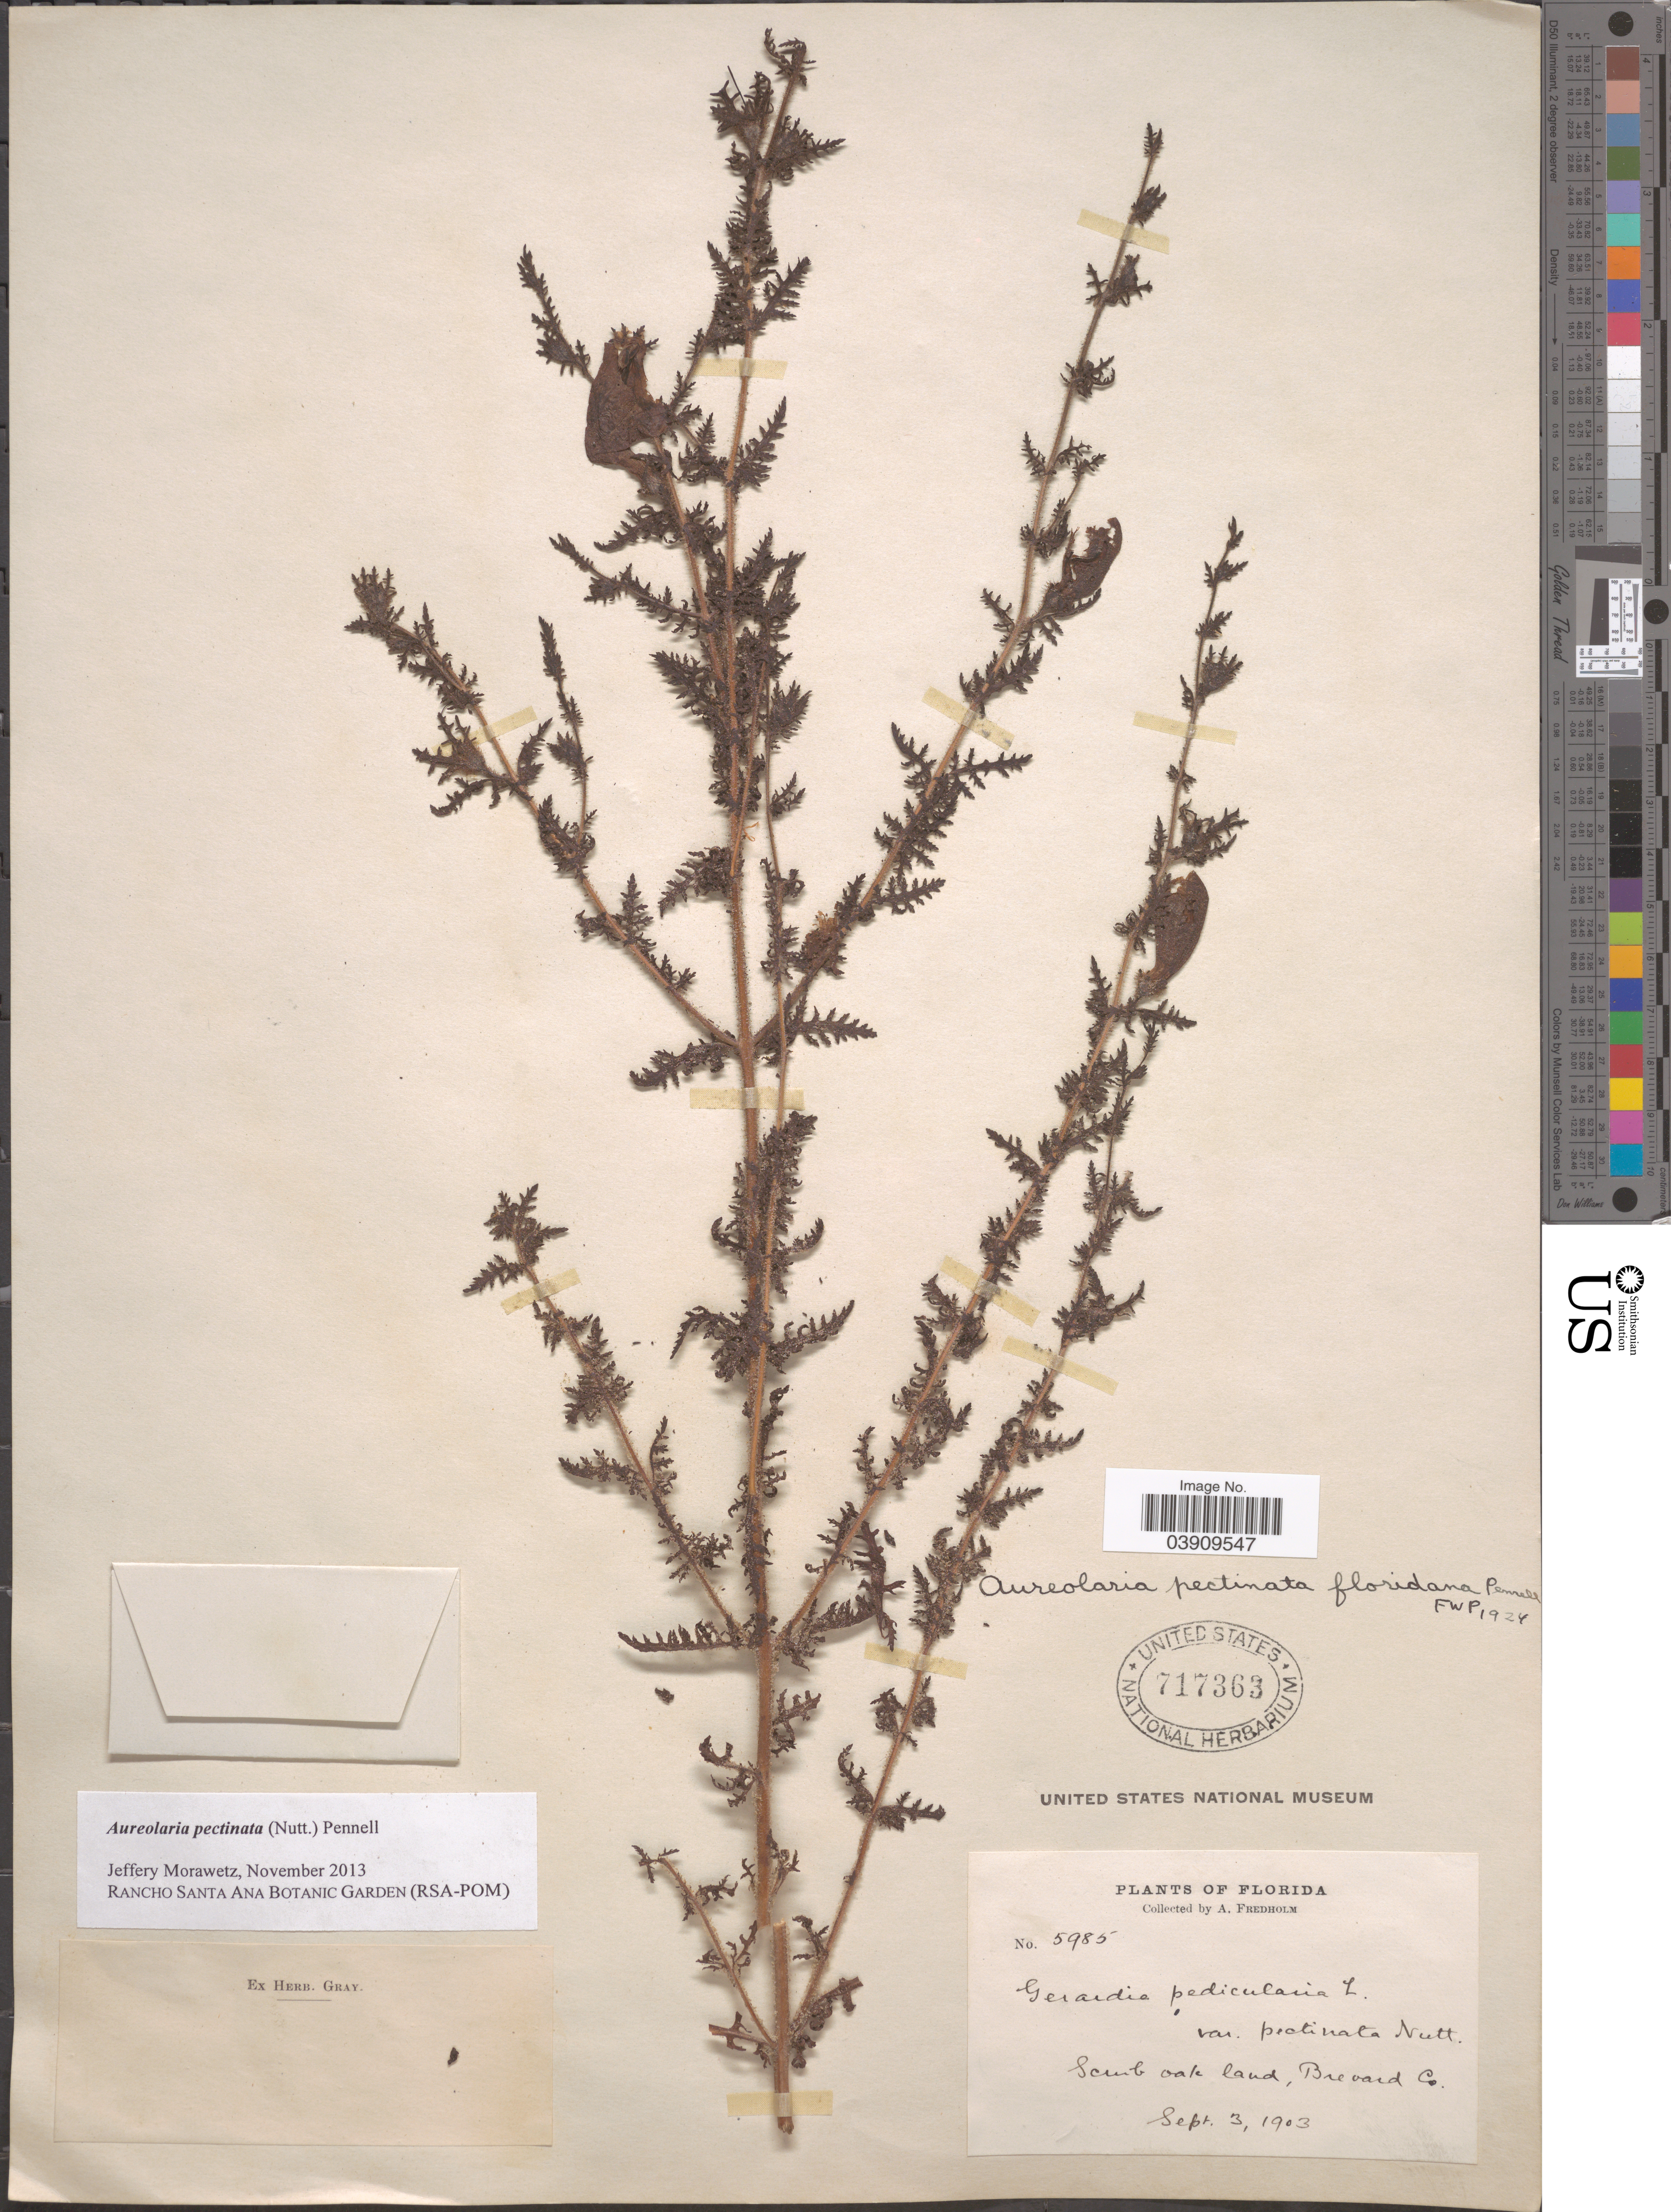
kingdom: Plantae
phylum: Tracheophyta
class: Magnoliopsida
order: Lamiales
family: Orobanchaceae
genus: Aureolaria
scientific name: Aureolaria pectinata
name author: (Nutt.) Pennell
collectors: A. Fredholm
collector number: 5985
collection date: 1903-09-03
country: United States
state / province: Florida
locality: Brevard Co.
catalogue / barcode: US 717363